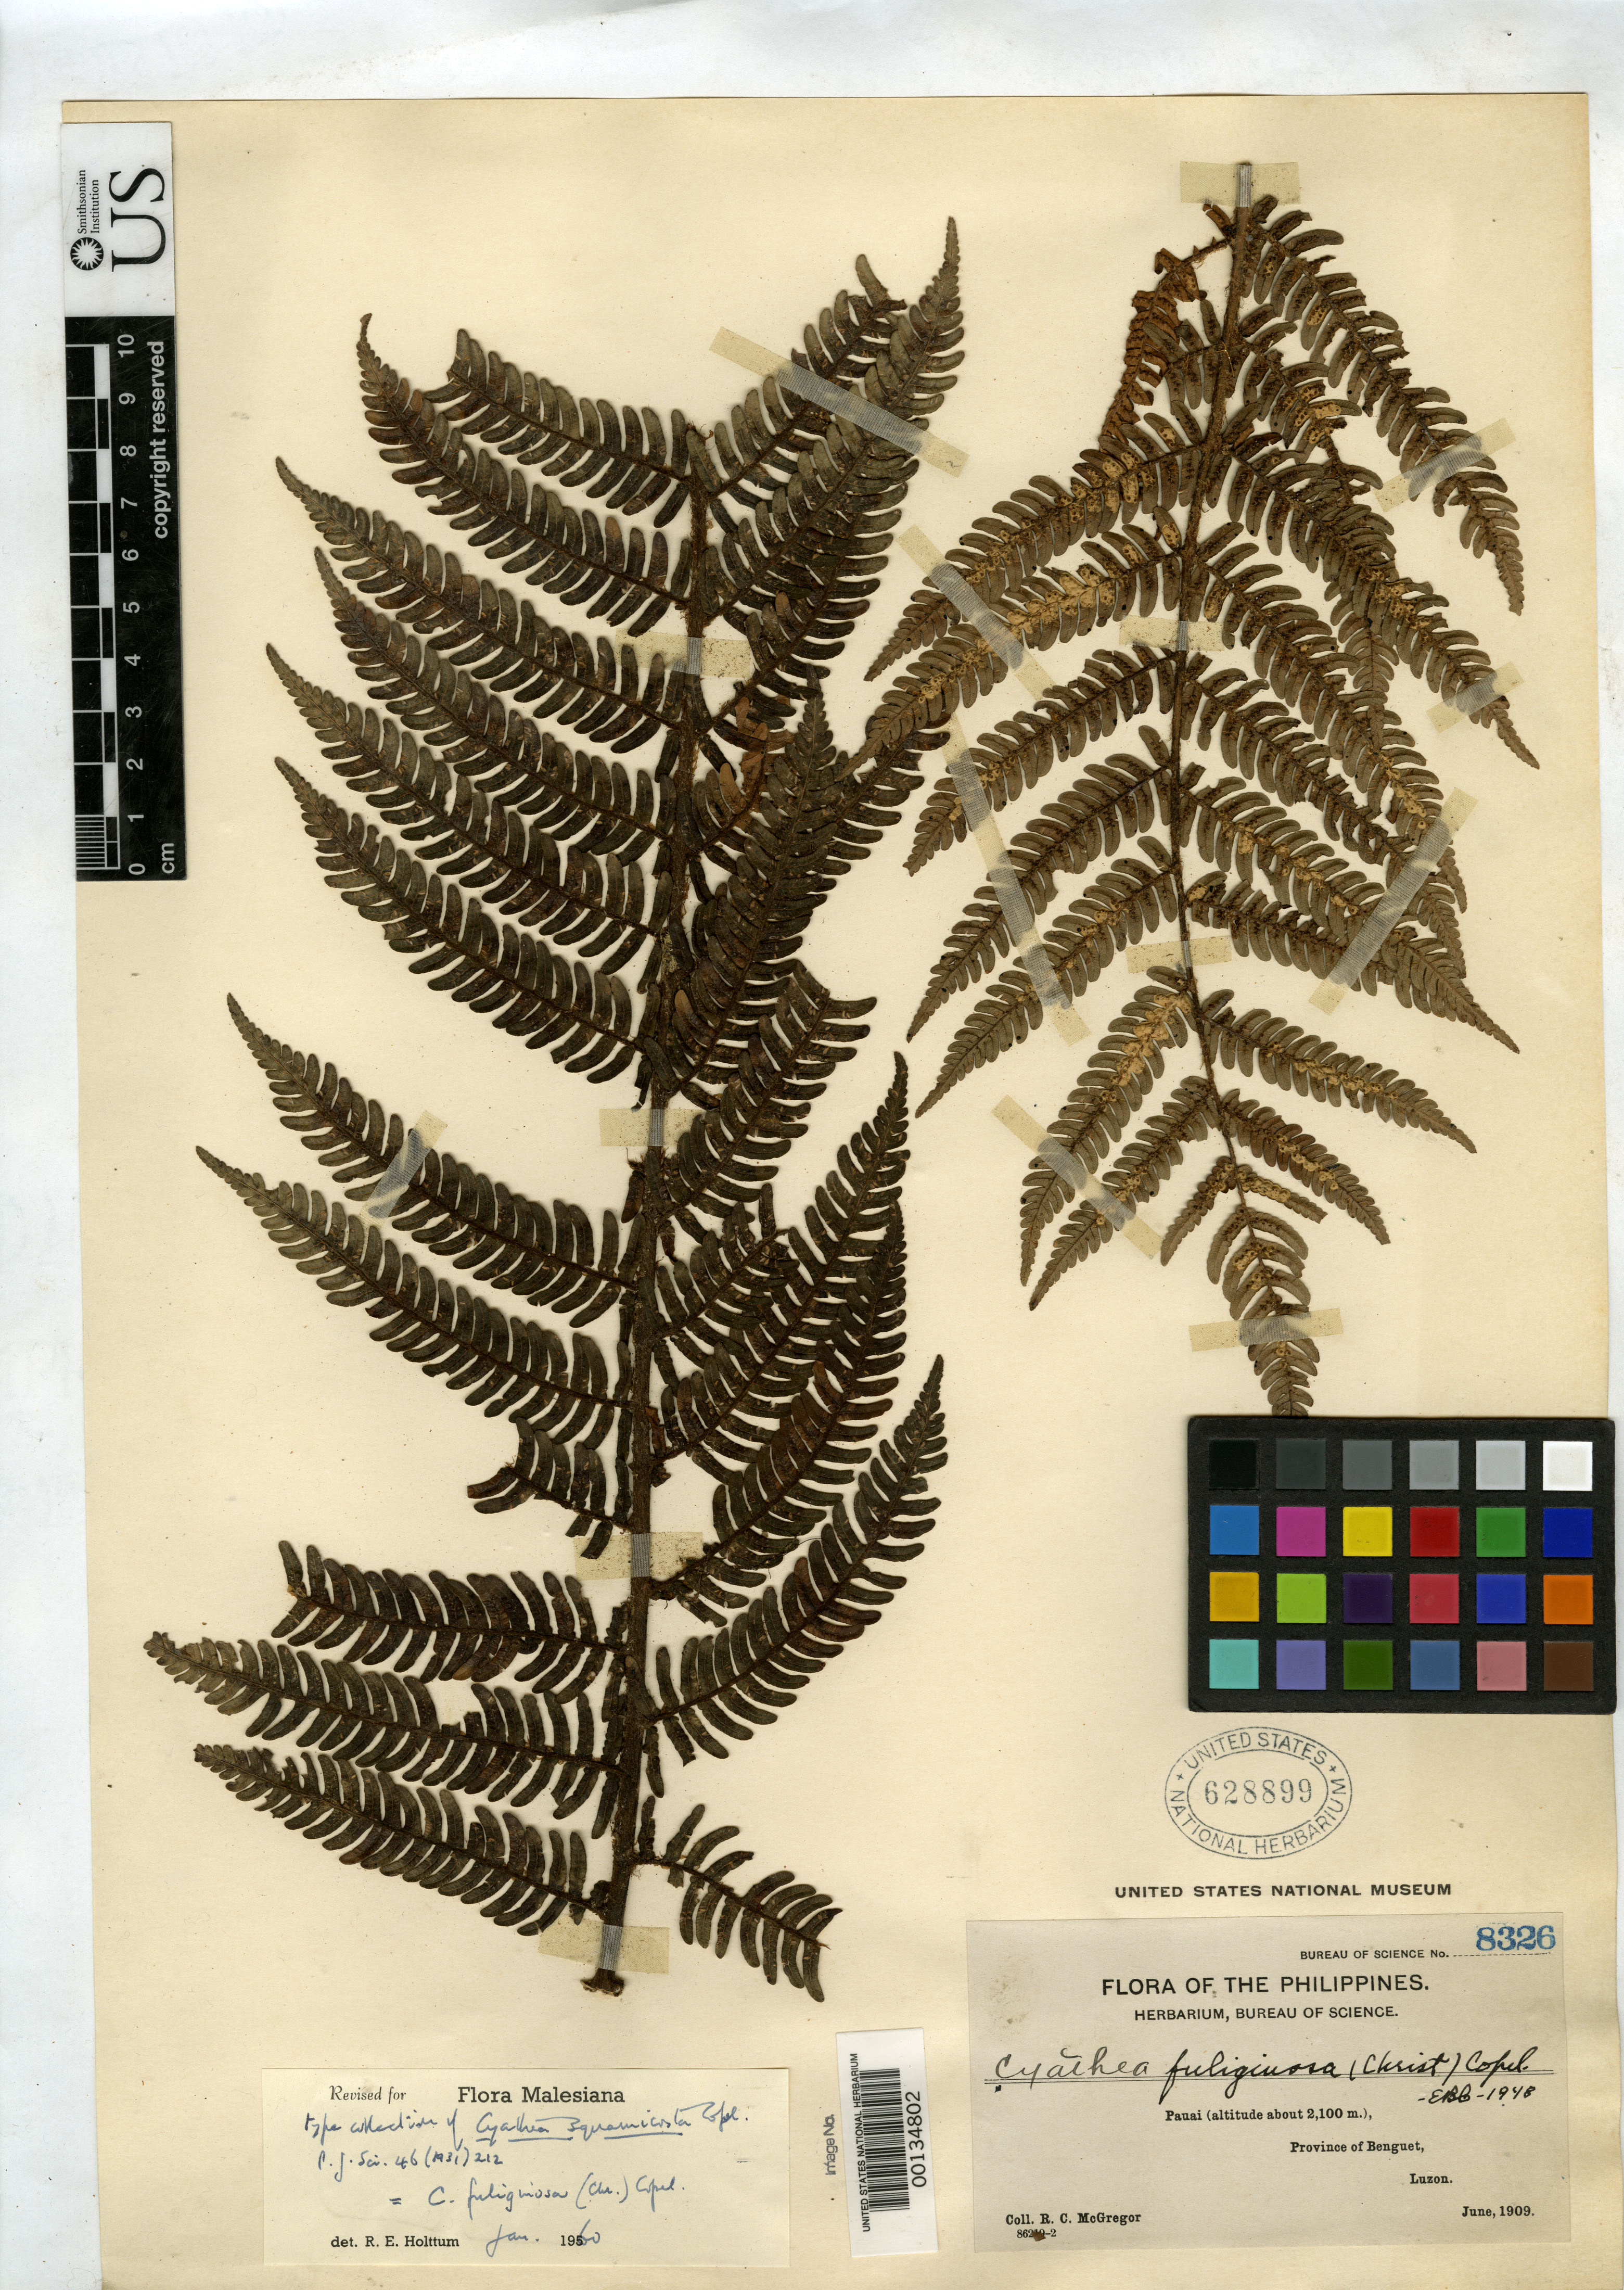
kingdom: Plantae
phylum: Tracheophyta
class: Polypodiopsida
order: Cyatheales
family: Cyatheaceae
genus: Cyathea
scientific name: Cyathea squamicosta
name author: Copel.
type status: Isotype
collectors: R. C. McGregor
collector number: Bur. Sci. 8326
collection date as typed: Jun 1902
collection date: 1902-06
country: Philippines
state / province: Cordillera (Administrative Region)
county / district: Benguet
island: Luzon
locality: Pauai.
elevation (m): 2100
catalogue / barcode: US 628899